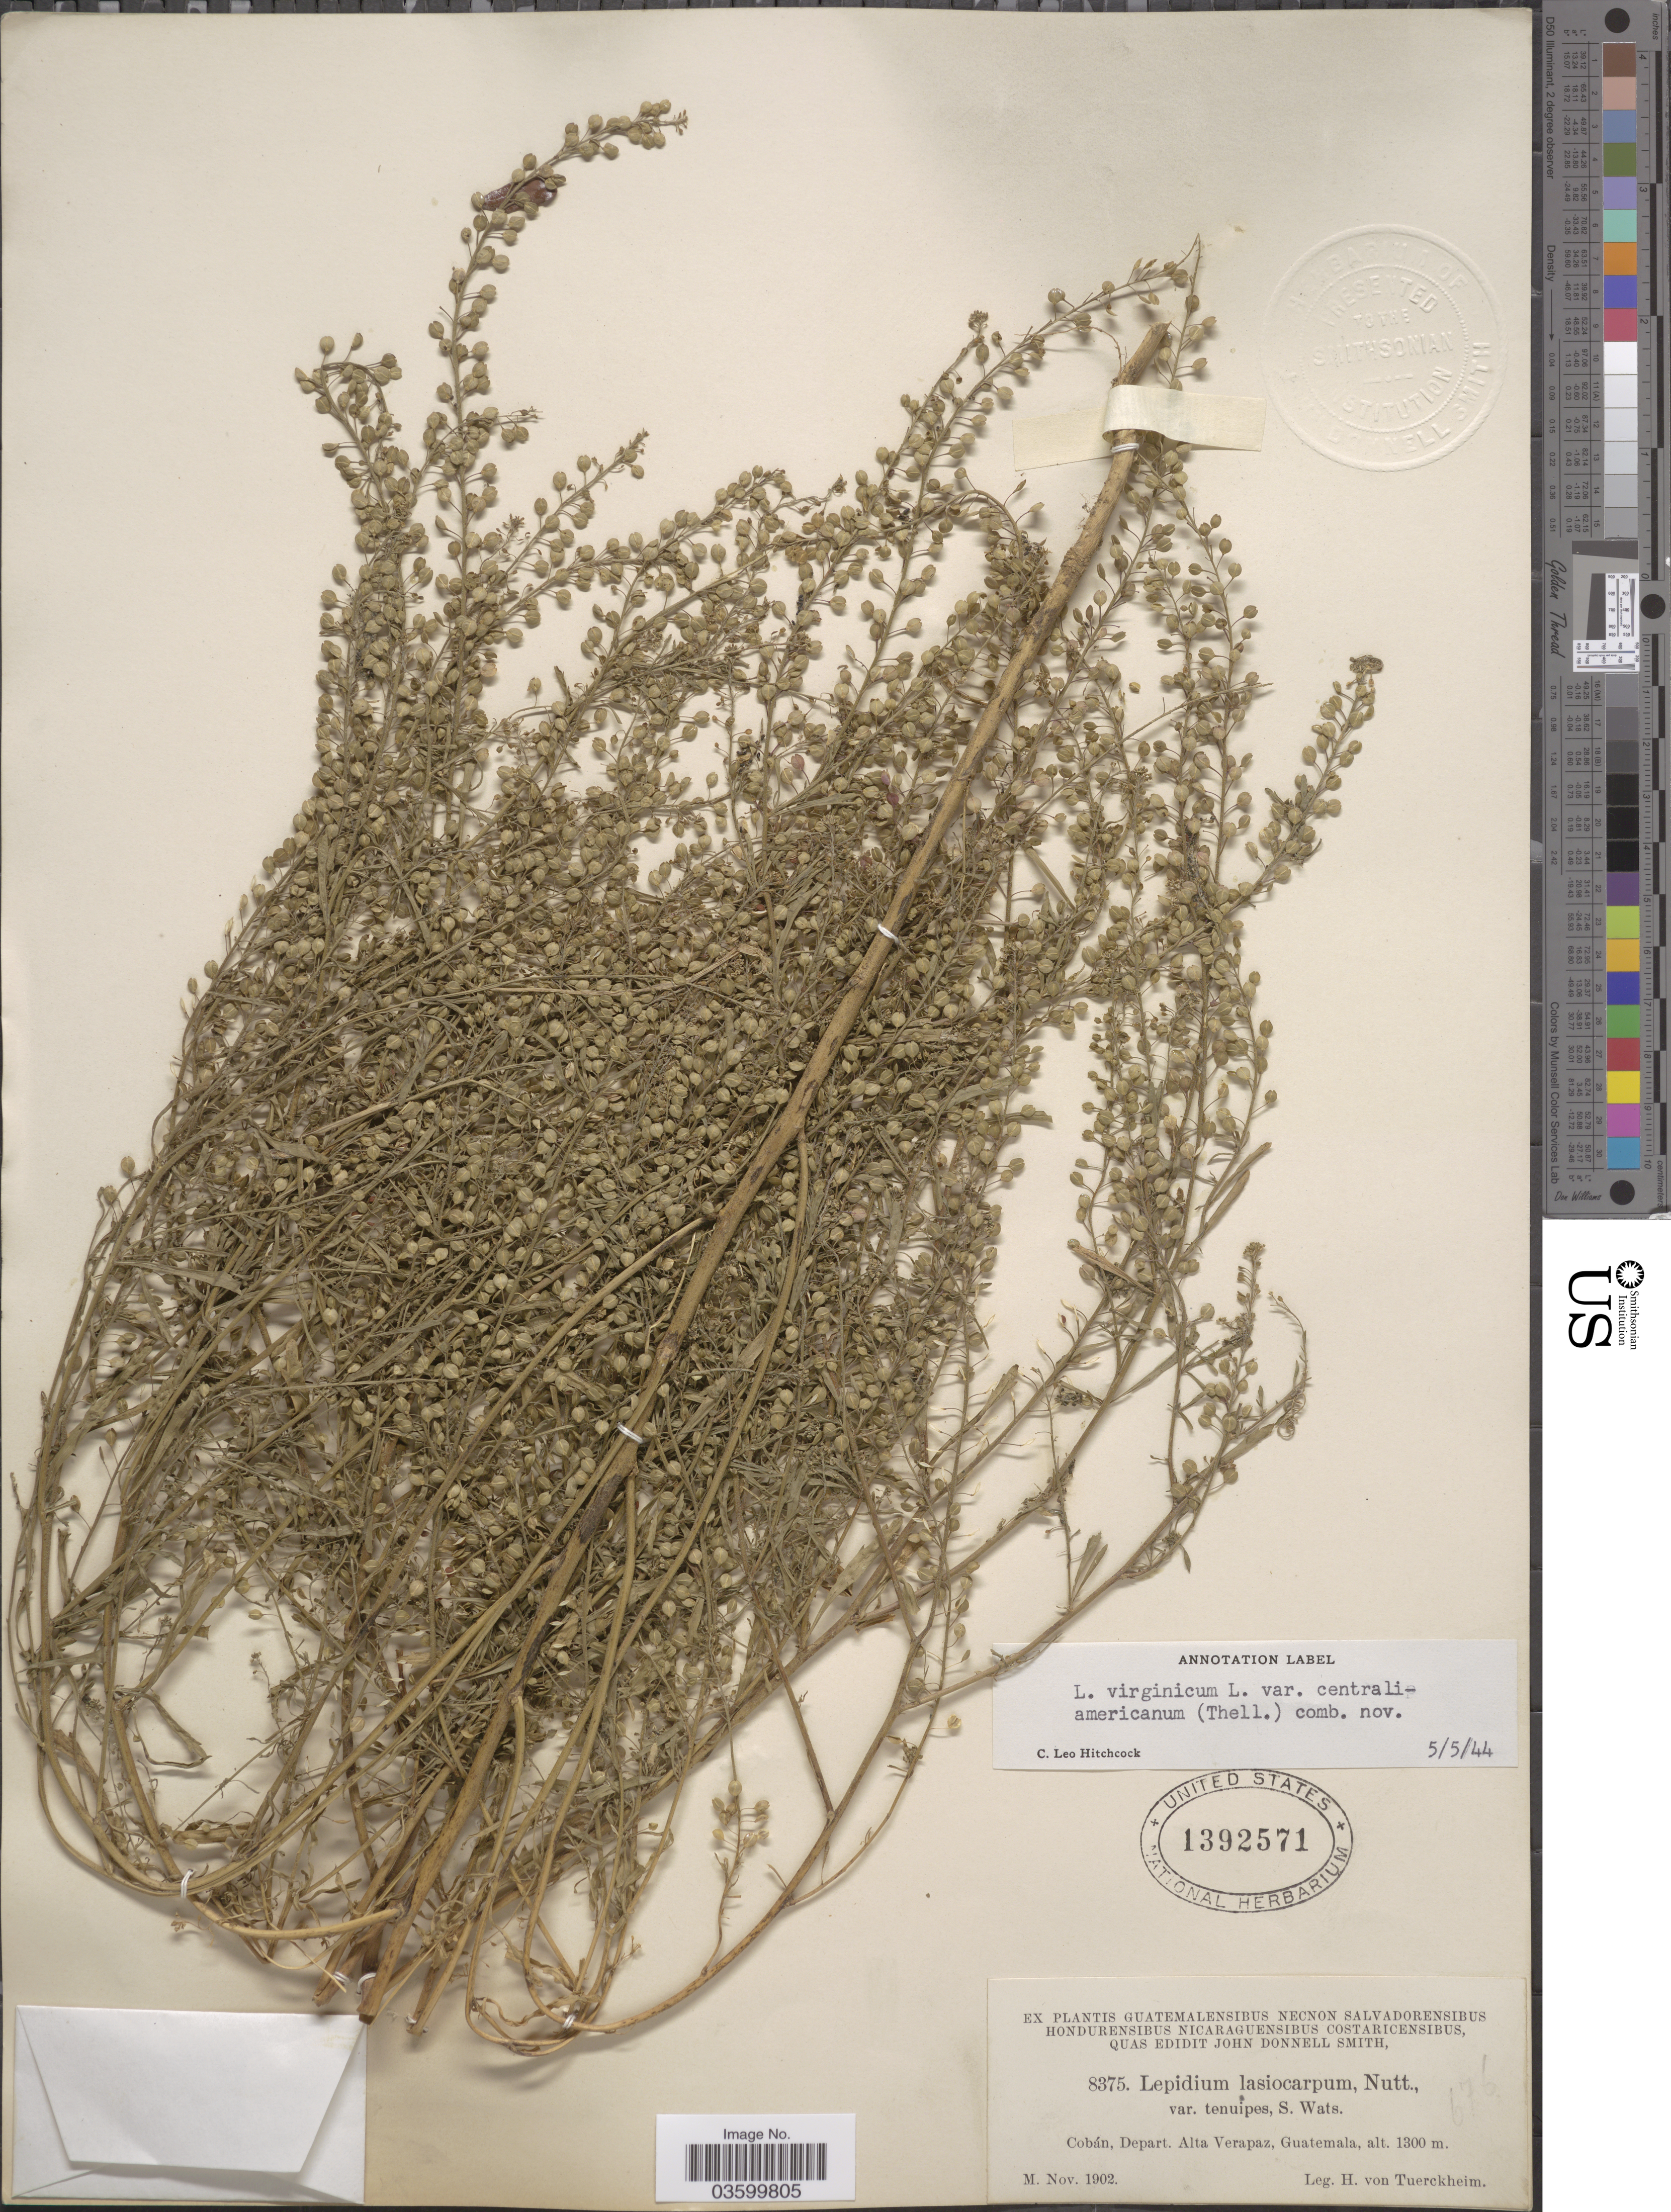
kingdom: Plantae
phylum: Tracheophyta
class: Magnoliopsida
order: Brassicales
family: Brassicaceae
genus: Lepidium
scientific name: Lepidium virginicum var. centrali-americanum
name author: (Thell.) C.L. Hitchc.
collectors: H. von Türckheim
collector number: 8375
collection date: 1902-11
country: Guatemala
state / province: Alta Verapaz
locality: Cobán, Depart. Alta Verapaz.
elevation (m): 1300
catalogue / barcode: US 1392571